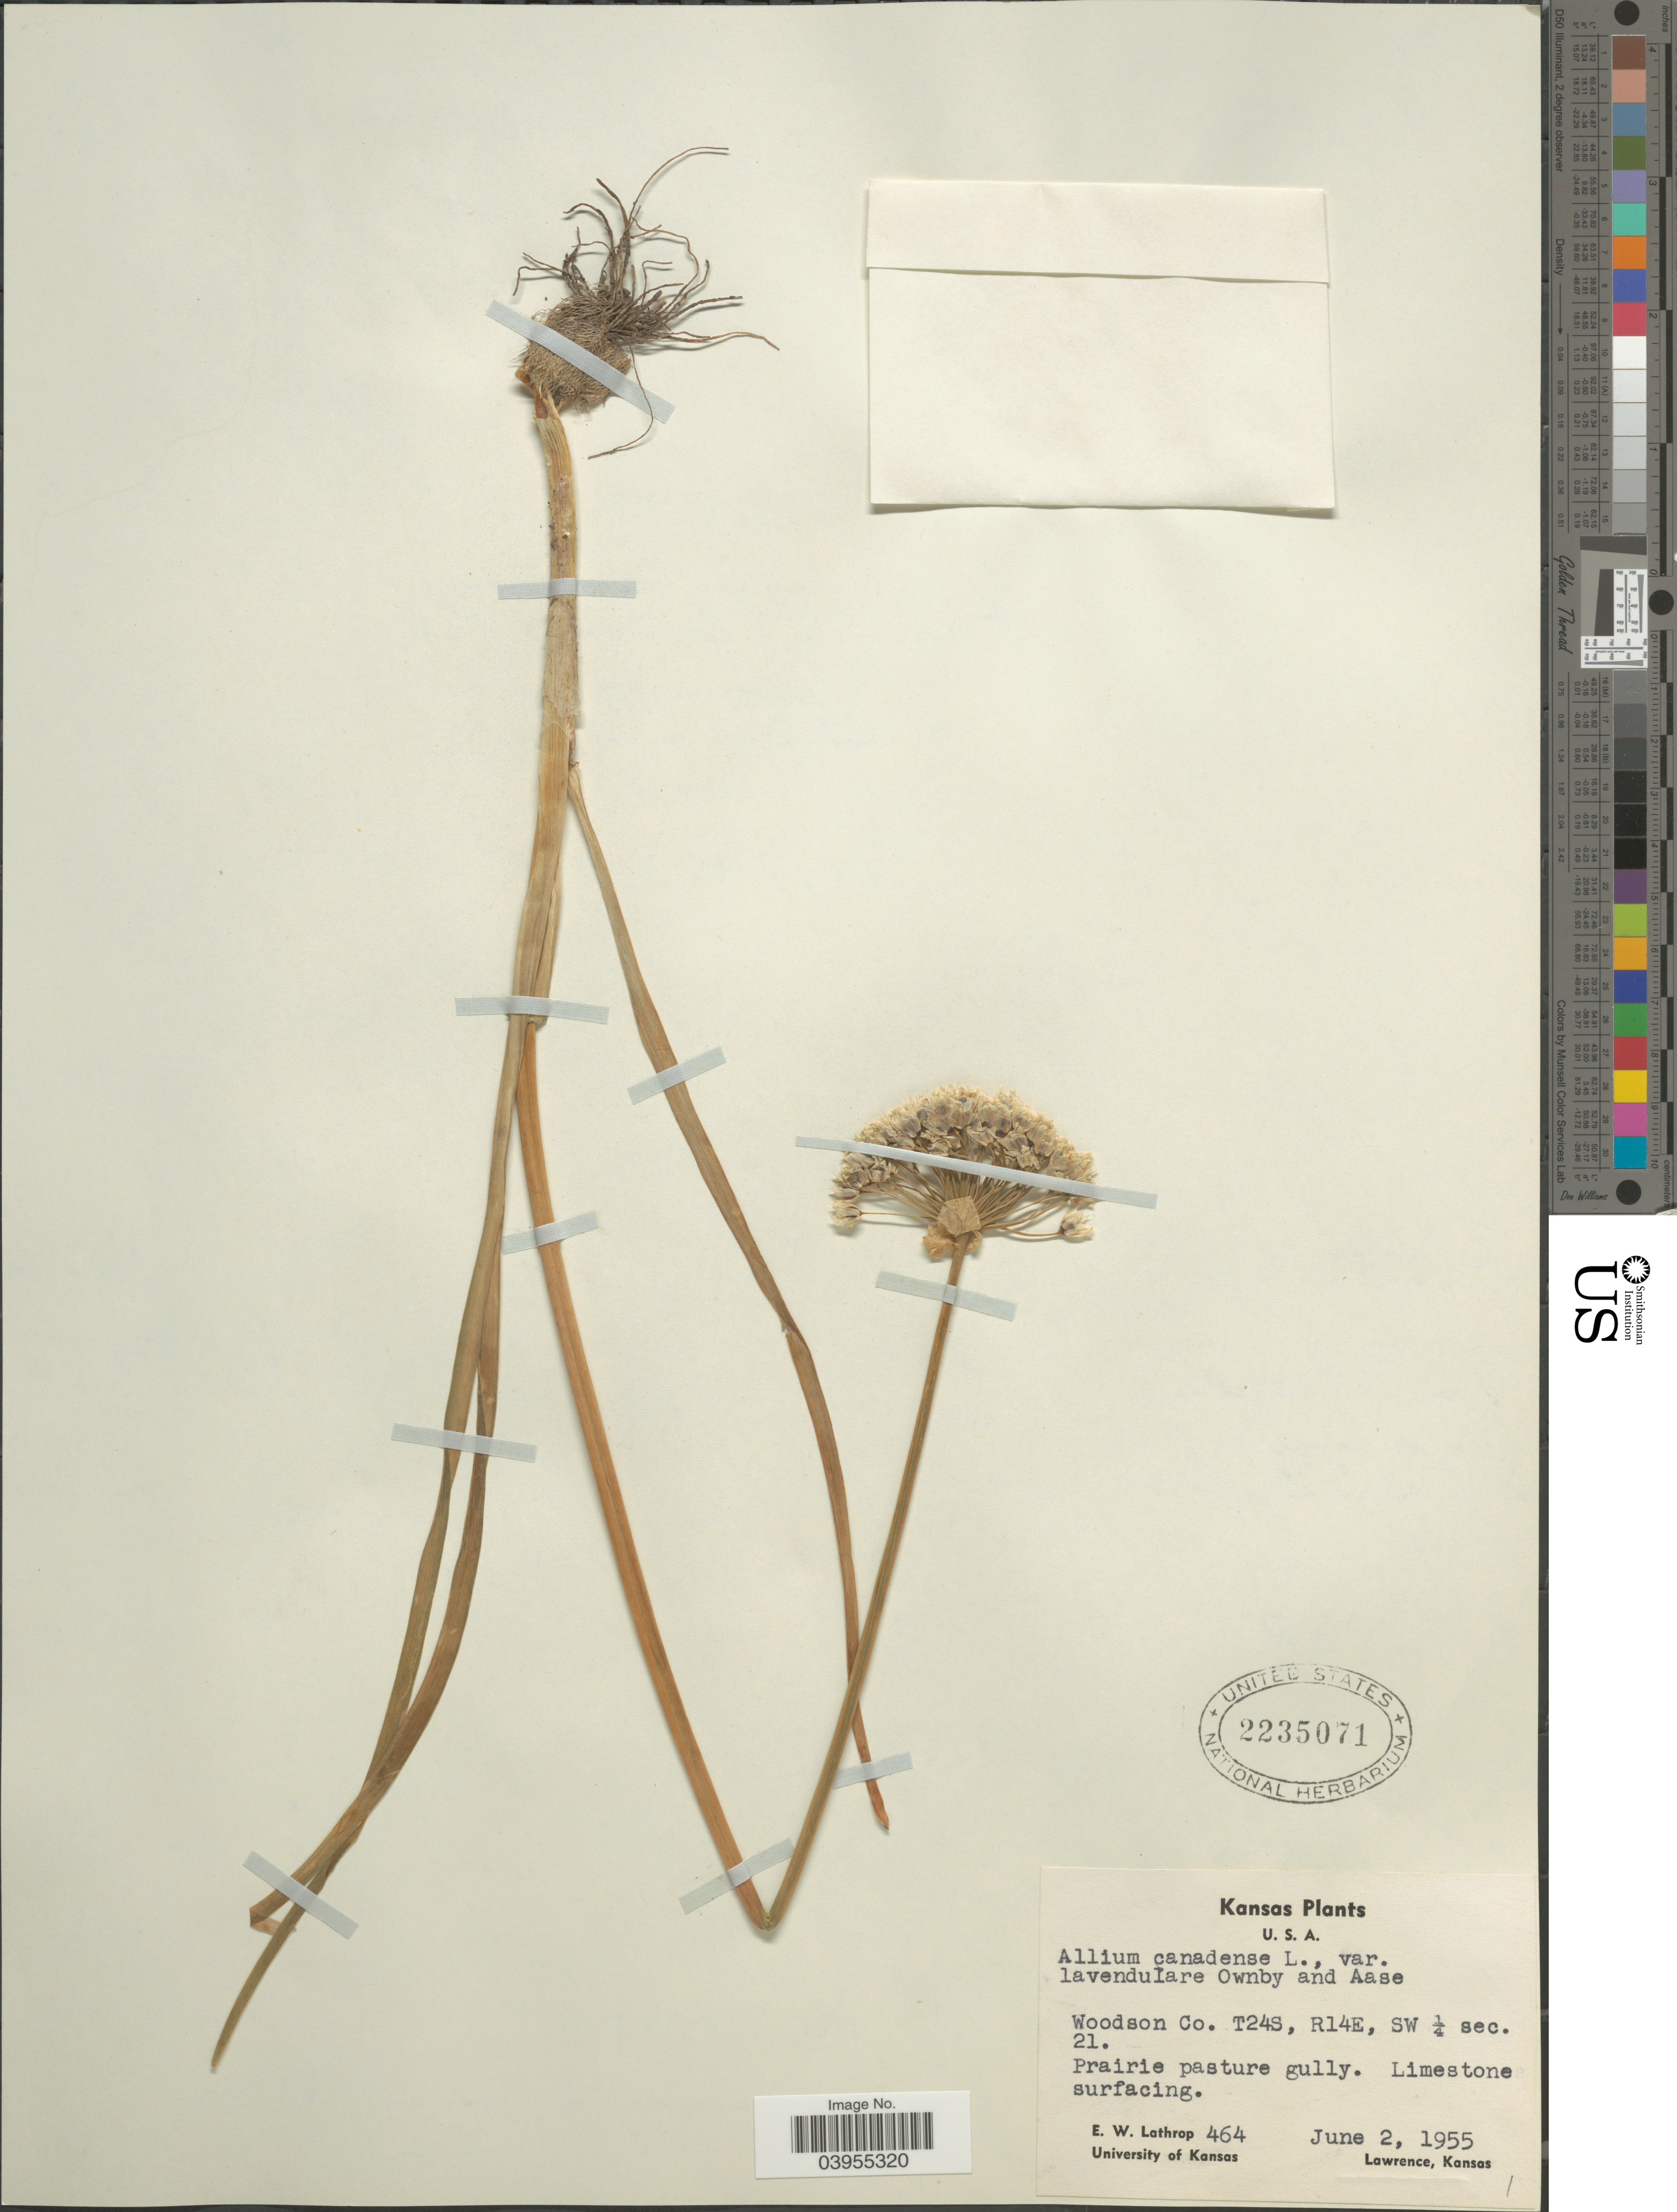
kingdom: Plantae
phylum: Tracheophyta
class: Liliopsida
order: Asparagales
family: Amaryllidaceae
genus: Allium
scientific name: Allium canadense var. hyacinthoides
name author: (Bush) Ownbey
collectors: E. W. Lathrop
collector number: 464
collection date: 1955-06-02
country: United States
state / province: Kansas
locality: Woodson Co. T24S, R14E, SW ¼ sec. 21.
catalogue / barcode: US 2235071